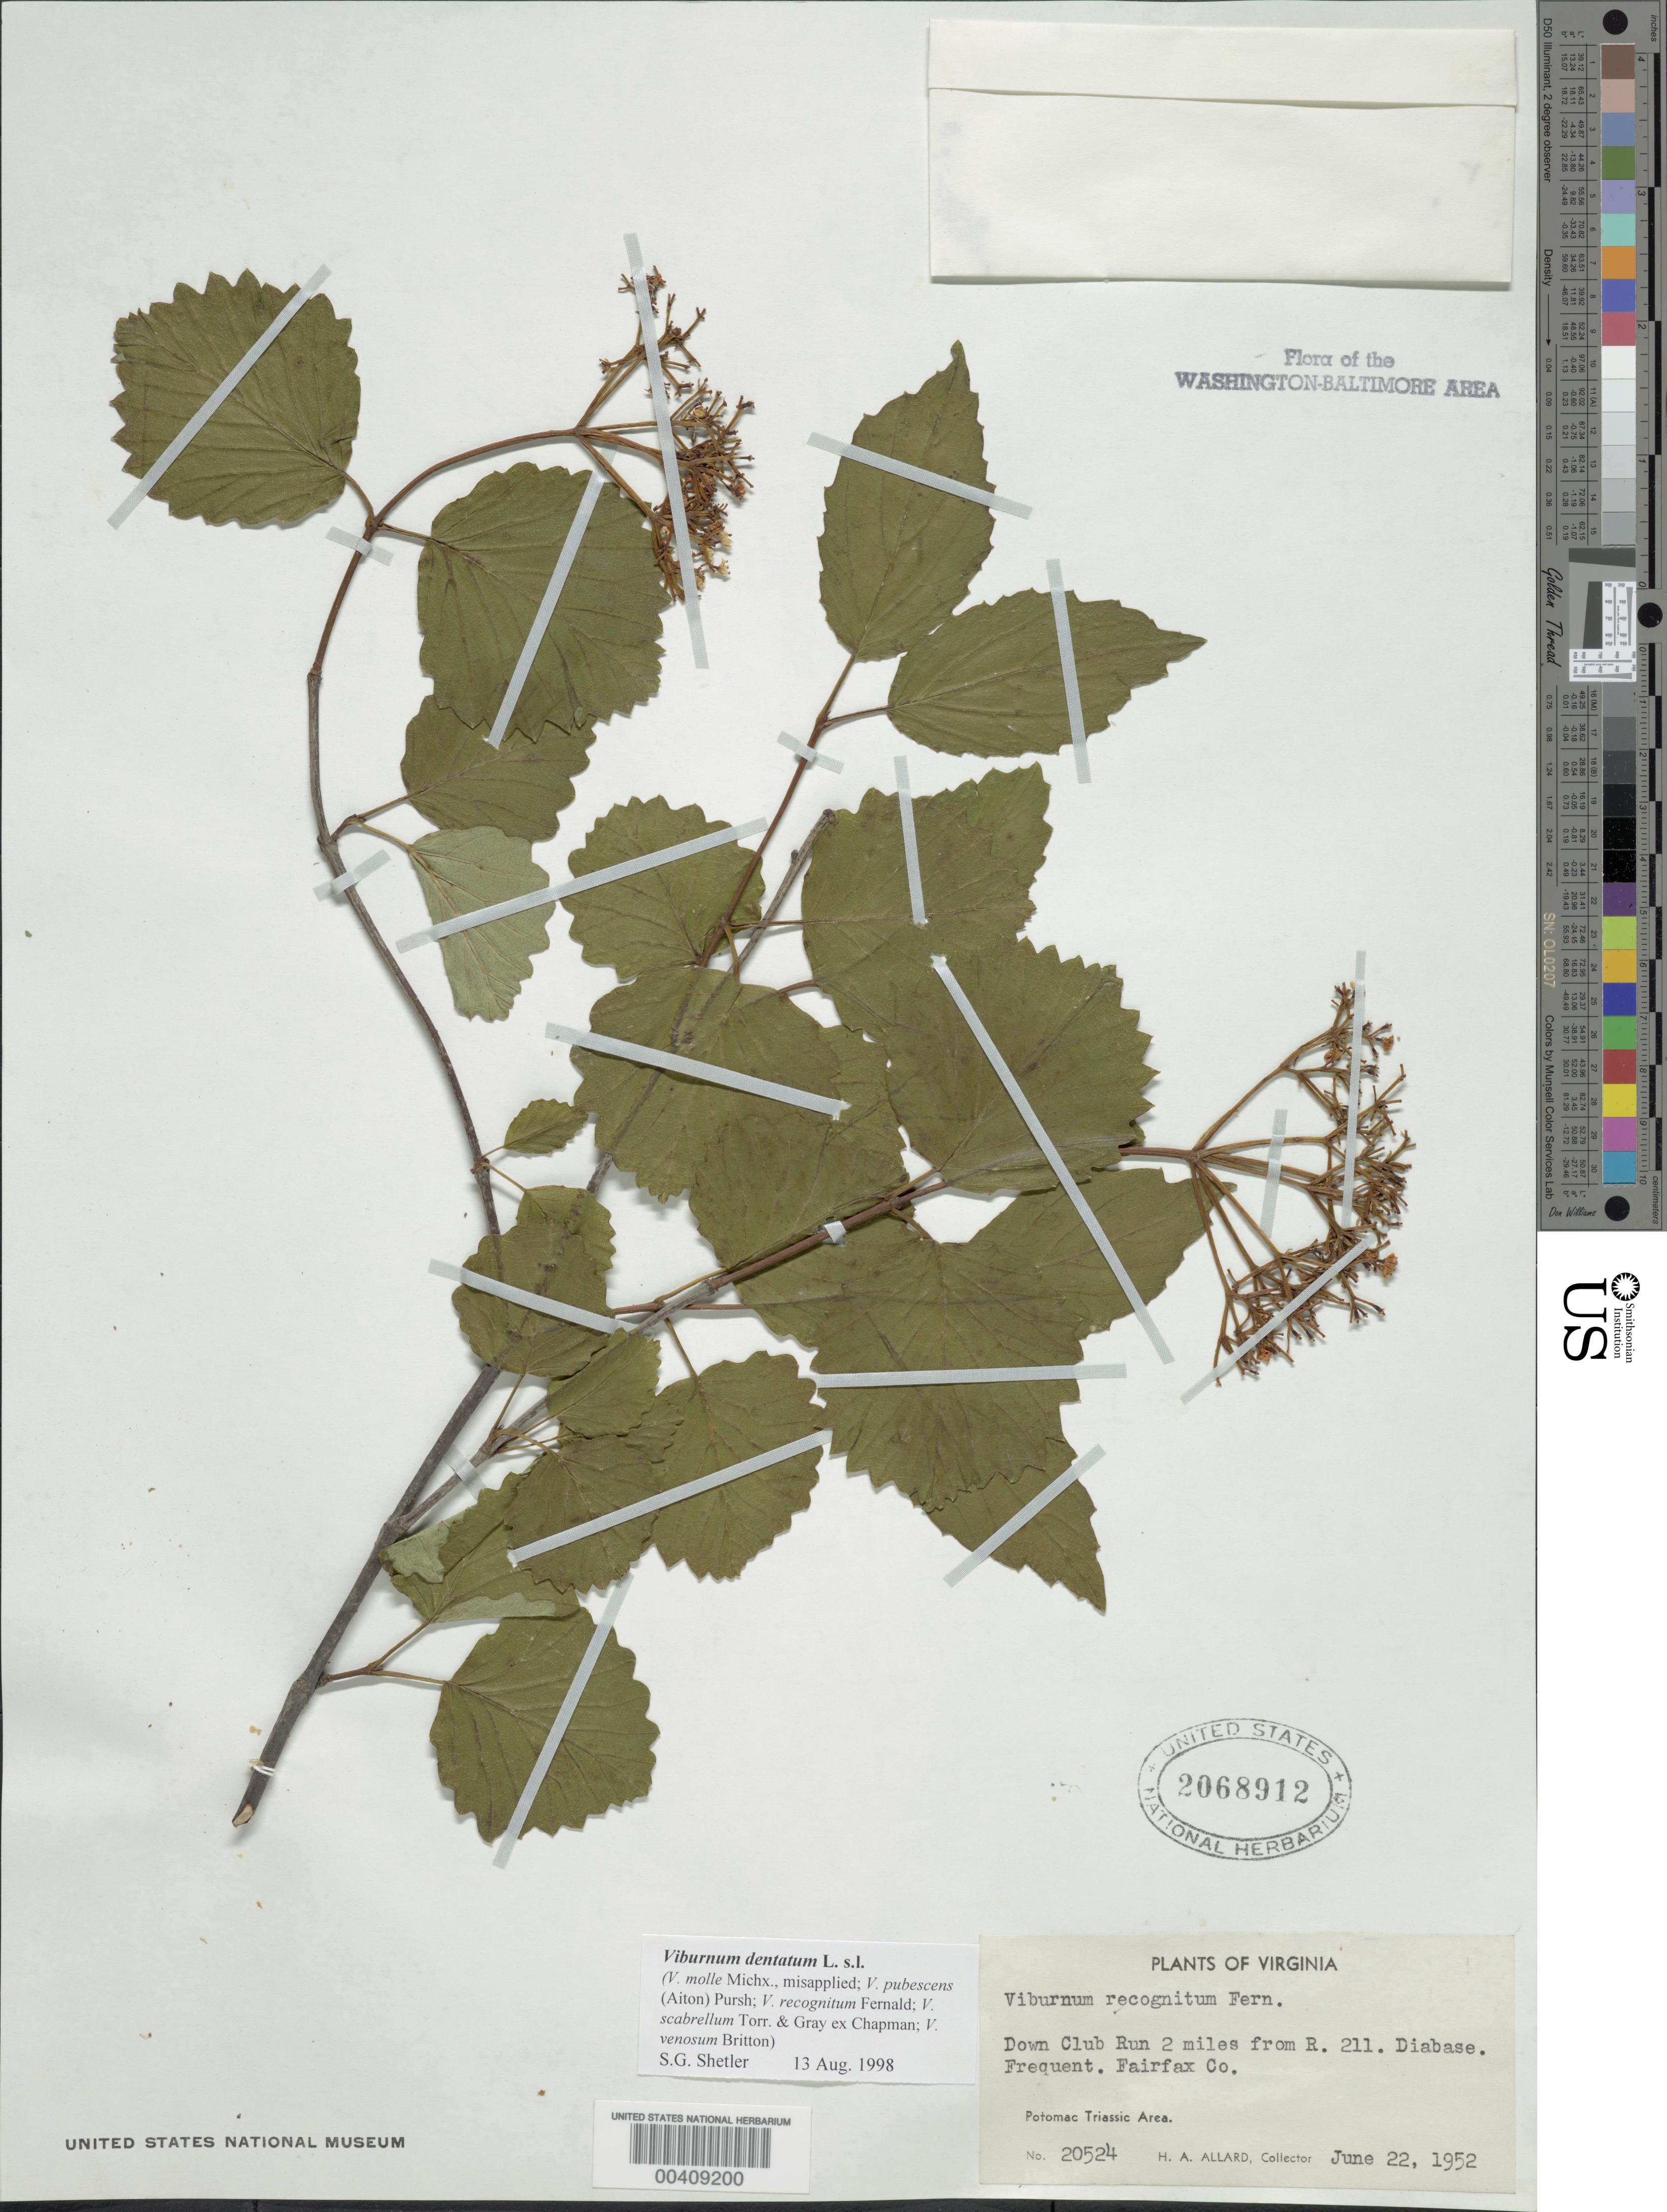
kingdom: Plantae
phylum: Tracheophyta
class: Magnoliopsida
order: Dipsacales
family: Viburnaceae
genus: Viburnum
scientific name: Viburnum dentatum var. recognitum ined.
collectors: H. A. Allard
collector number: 20524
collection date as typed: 22 Jun 1952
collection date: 1952-06-22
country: United States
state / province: Virginia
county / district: Fairfax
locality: Cub Run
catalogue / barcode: US 2068912